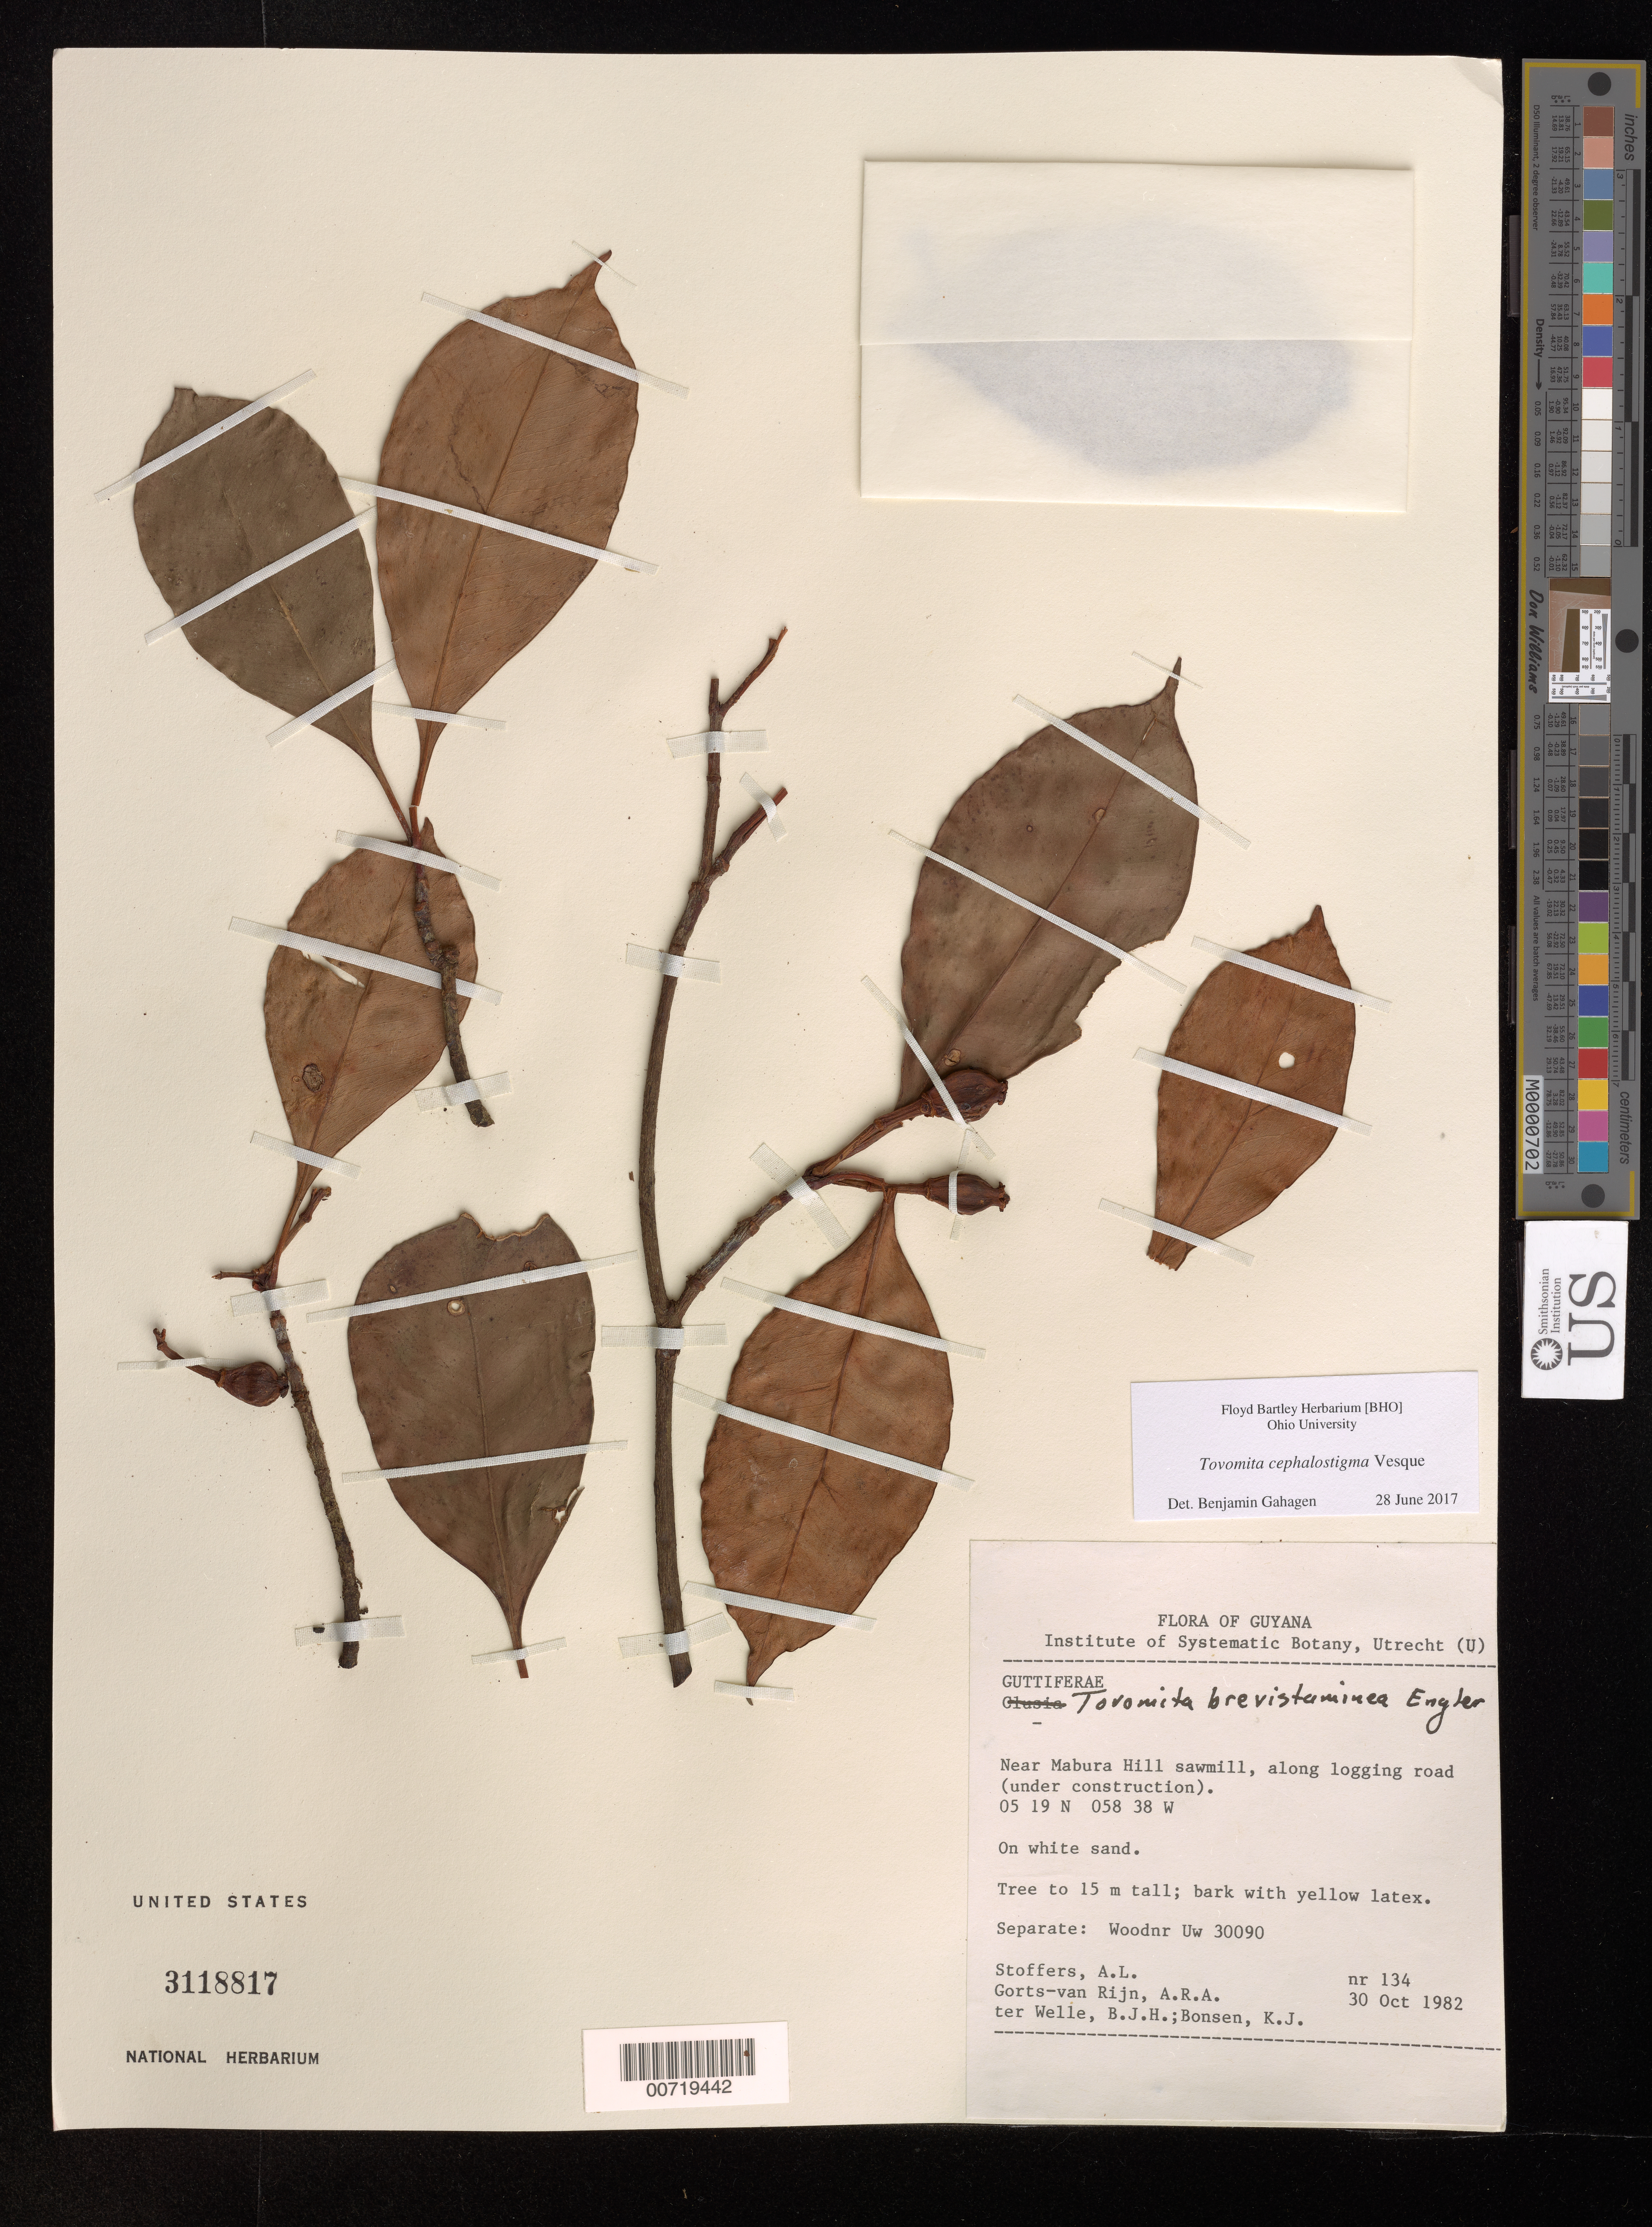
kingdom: Plantae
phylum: Tracheophyta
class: Magnoliopsida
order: Malpighiales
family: Clusiaceae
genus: Tovomita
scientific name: Tovomita cephalostigma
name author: Vesque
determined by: Gahagen, Benjamin, (BHO), Ohio University (UNITED STATES)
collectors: A. Stoffers, A. .R. A. Görts-van Rijn, B. Welle & K. Bonsen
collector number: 134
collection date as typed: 30-Oct-82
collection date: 1982-10-30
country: Guyana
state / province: U. Demerara-Berbice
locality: Mabura Hill, near sawmill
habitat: Along logging road (under construction), on white sand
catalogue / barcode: US 3118817